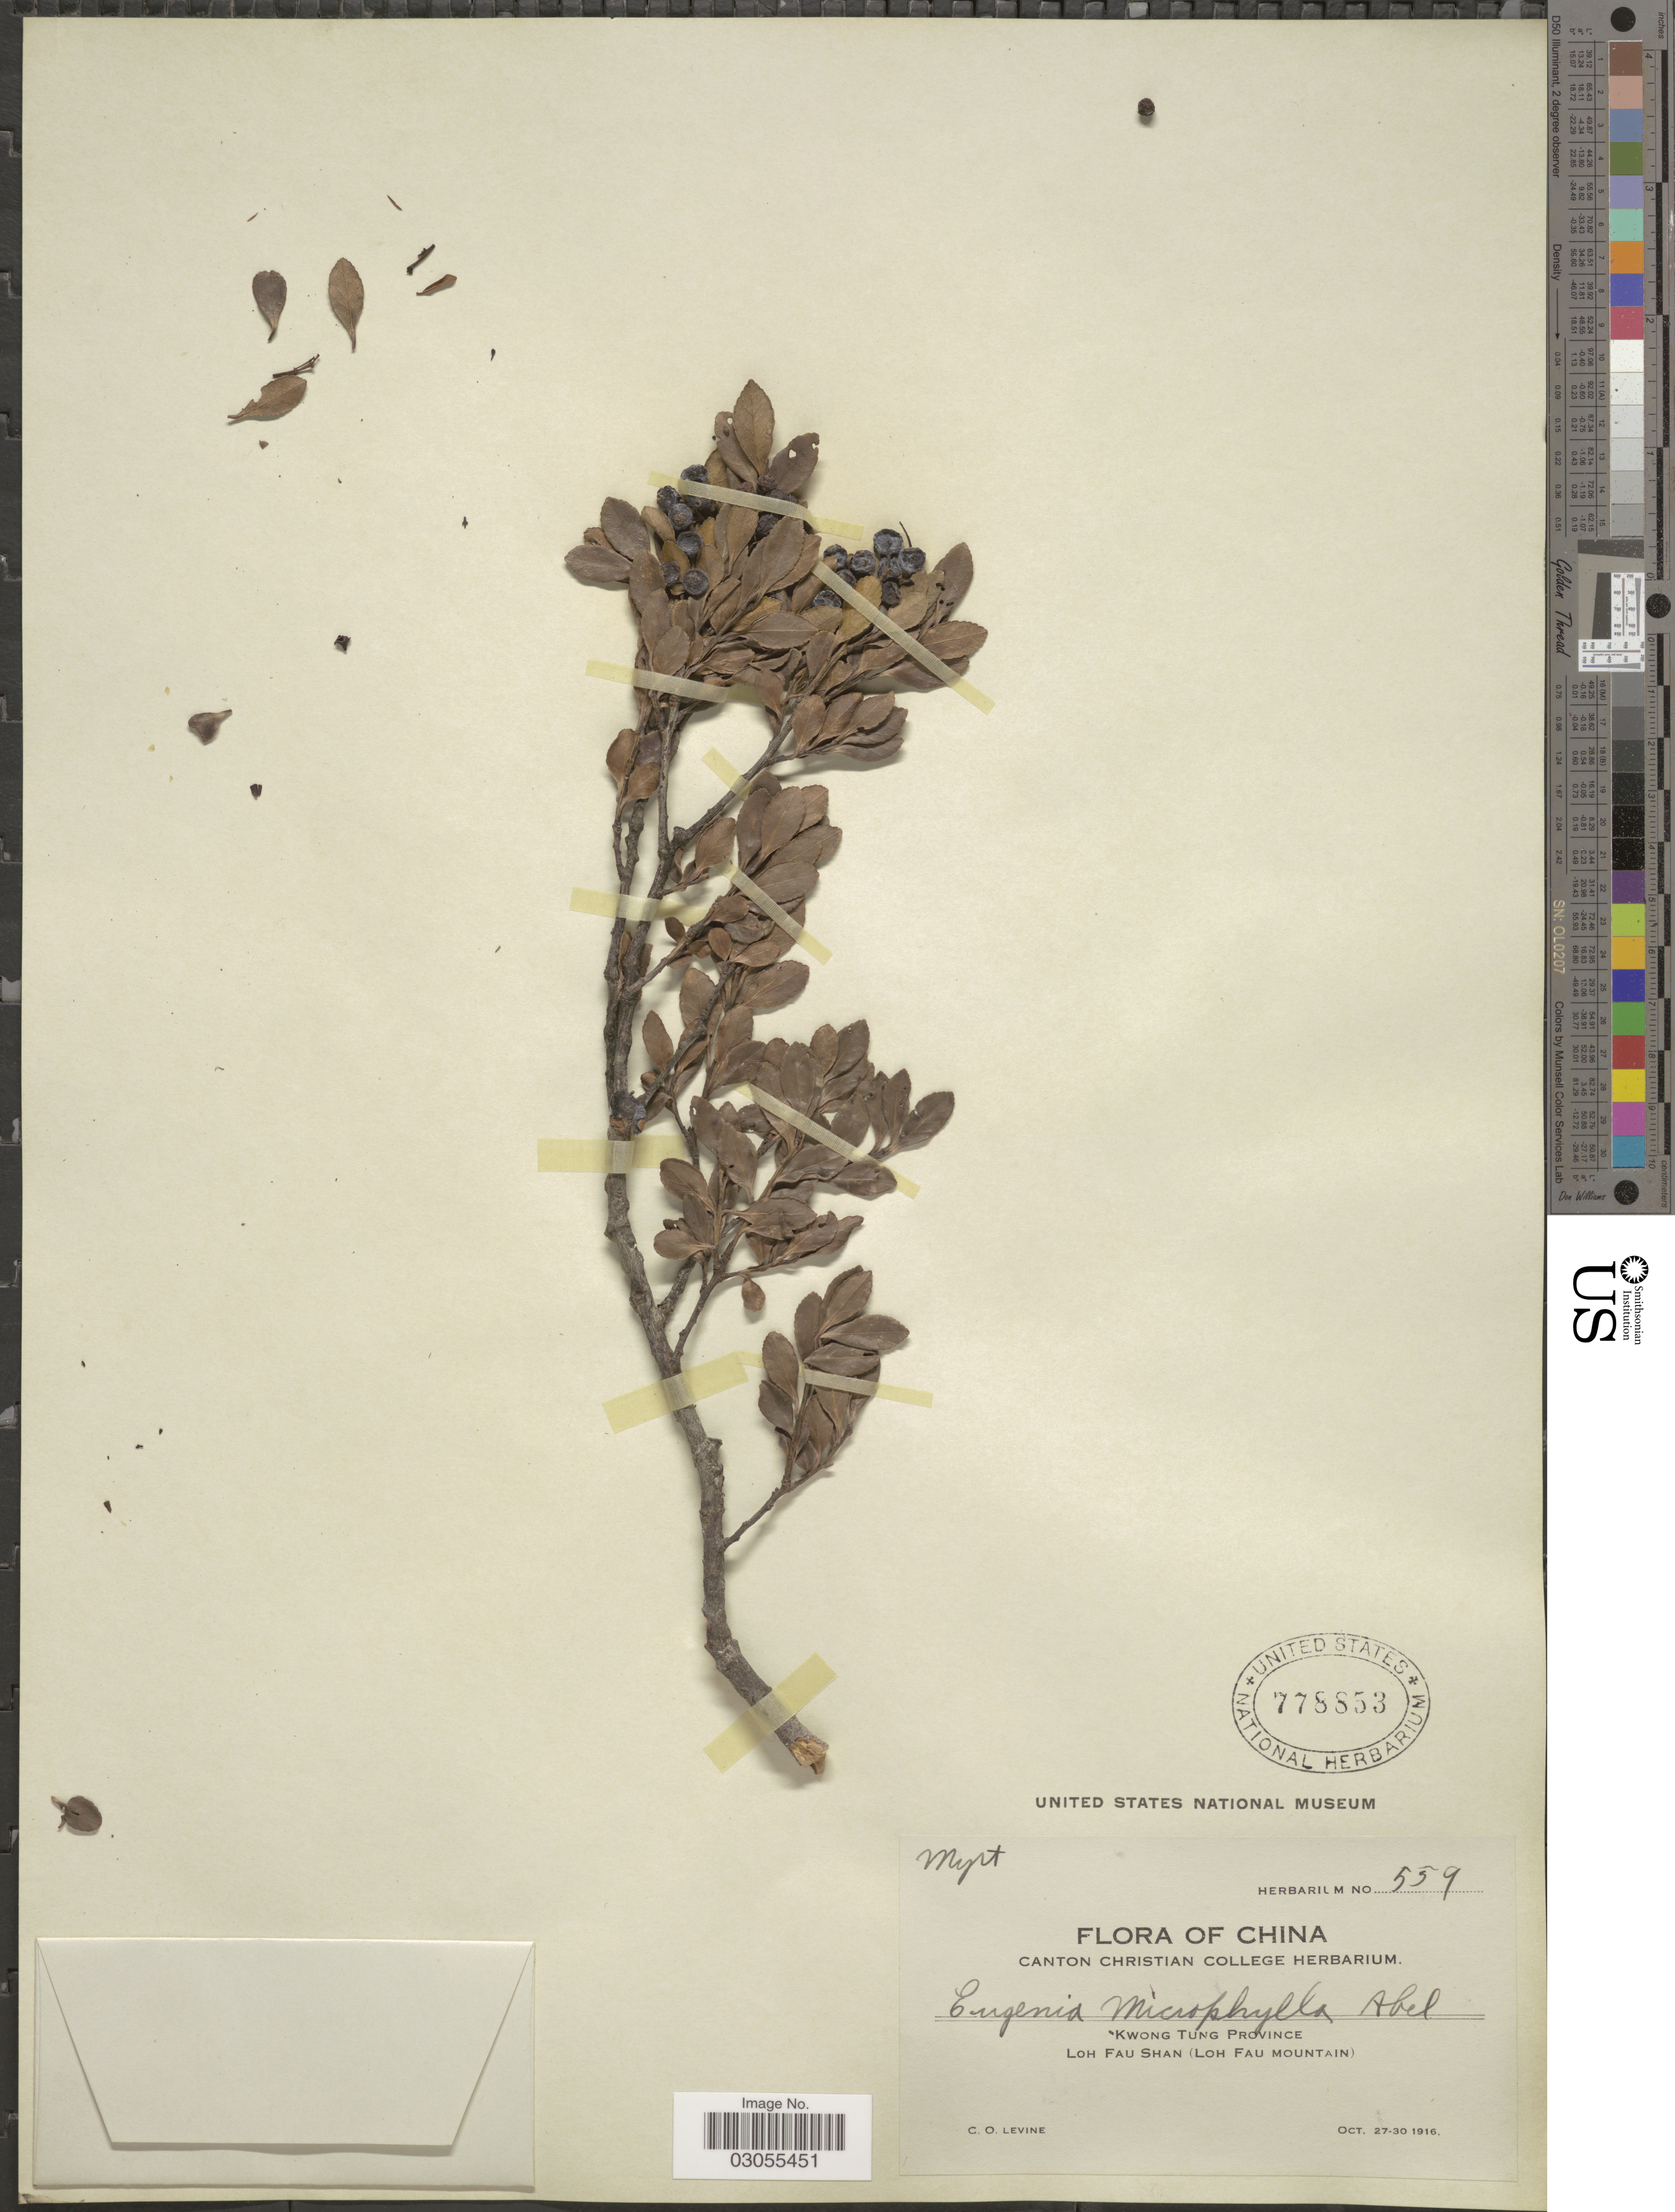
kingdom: Plantae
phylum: Tracheophyta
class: Magnoliopsida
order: Myrtales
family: Myrtaceae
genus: Syzygium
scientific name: Syzygium buxifolium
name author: Hook. & Arn.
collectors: C. O. Levine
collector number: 559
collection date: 1916-10-27/1916-10-30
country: China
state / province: Guangdong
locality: Kwong Tung Province. Loh Fau Shan (Loh Fau Mountain).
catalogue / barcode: US 778853